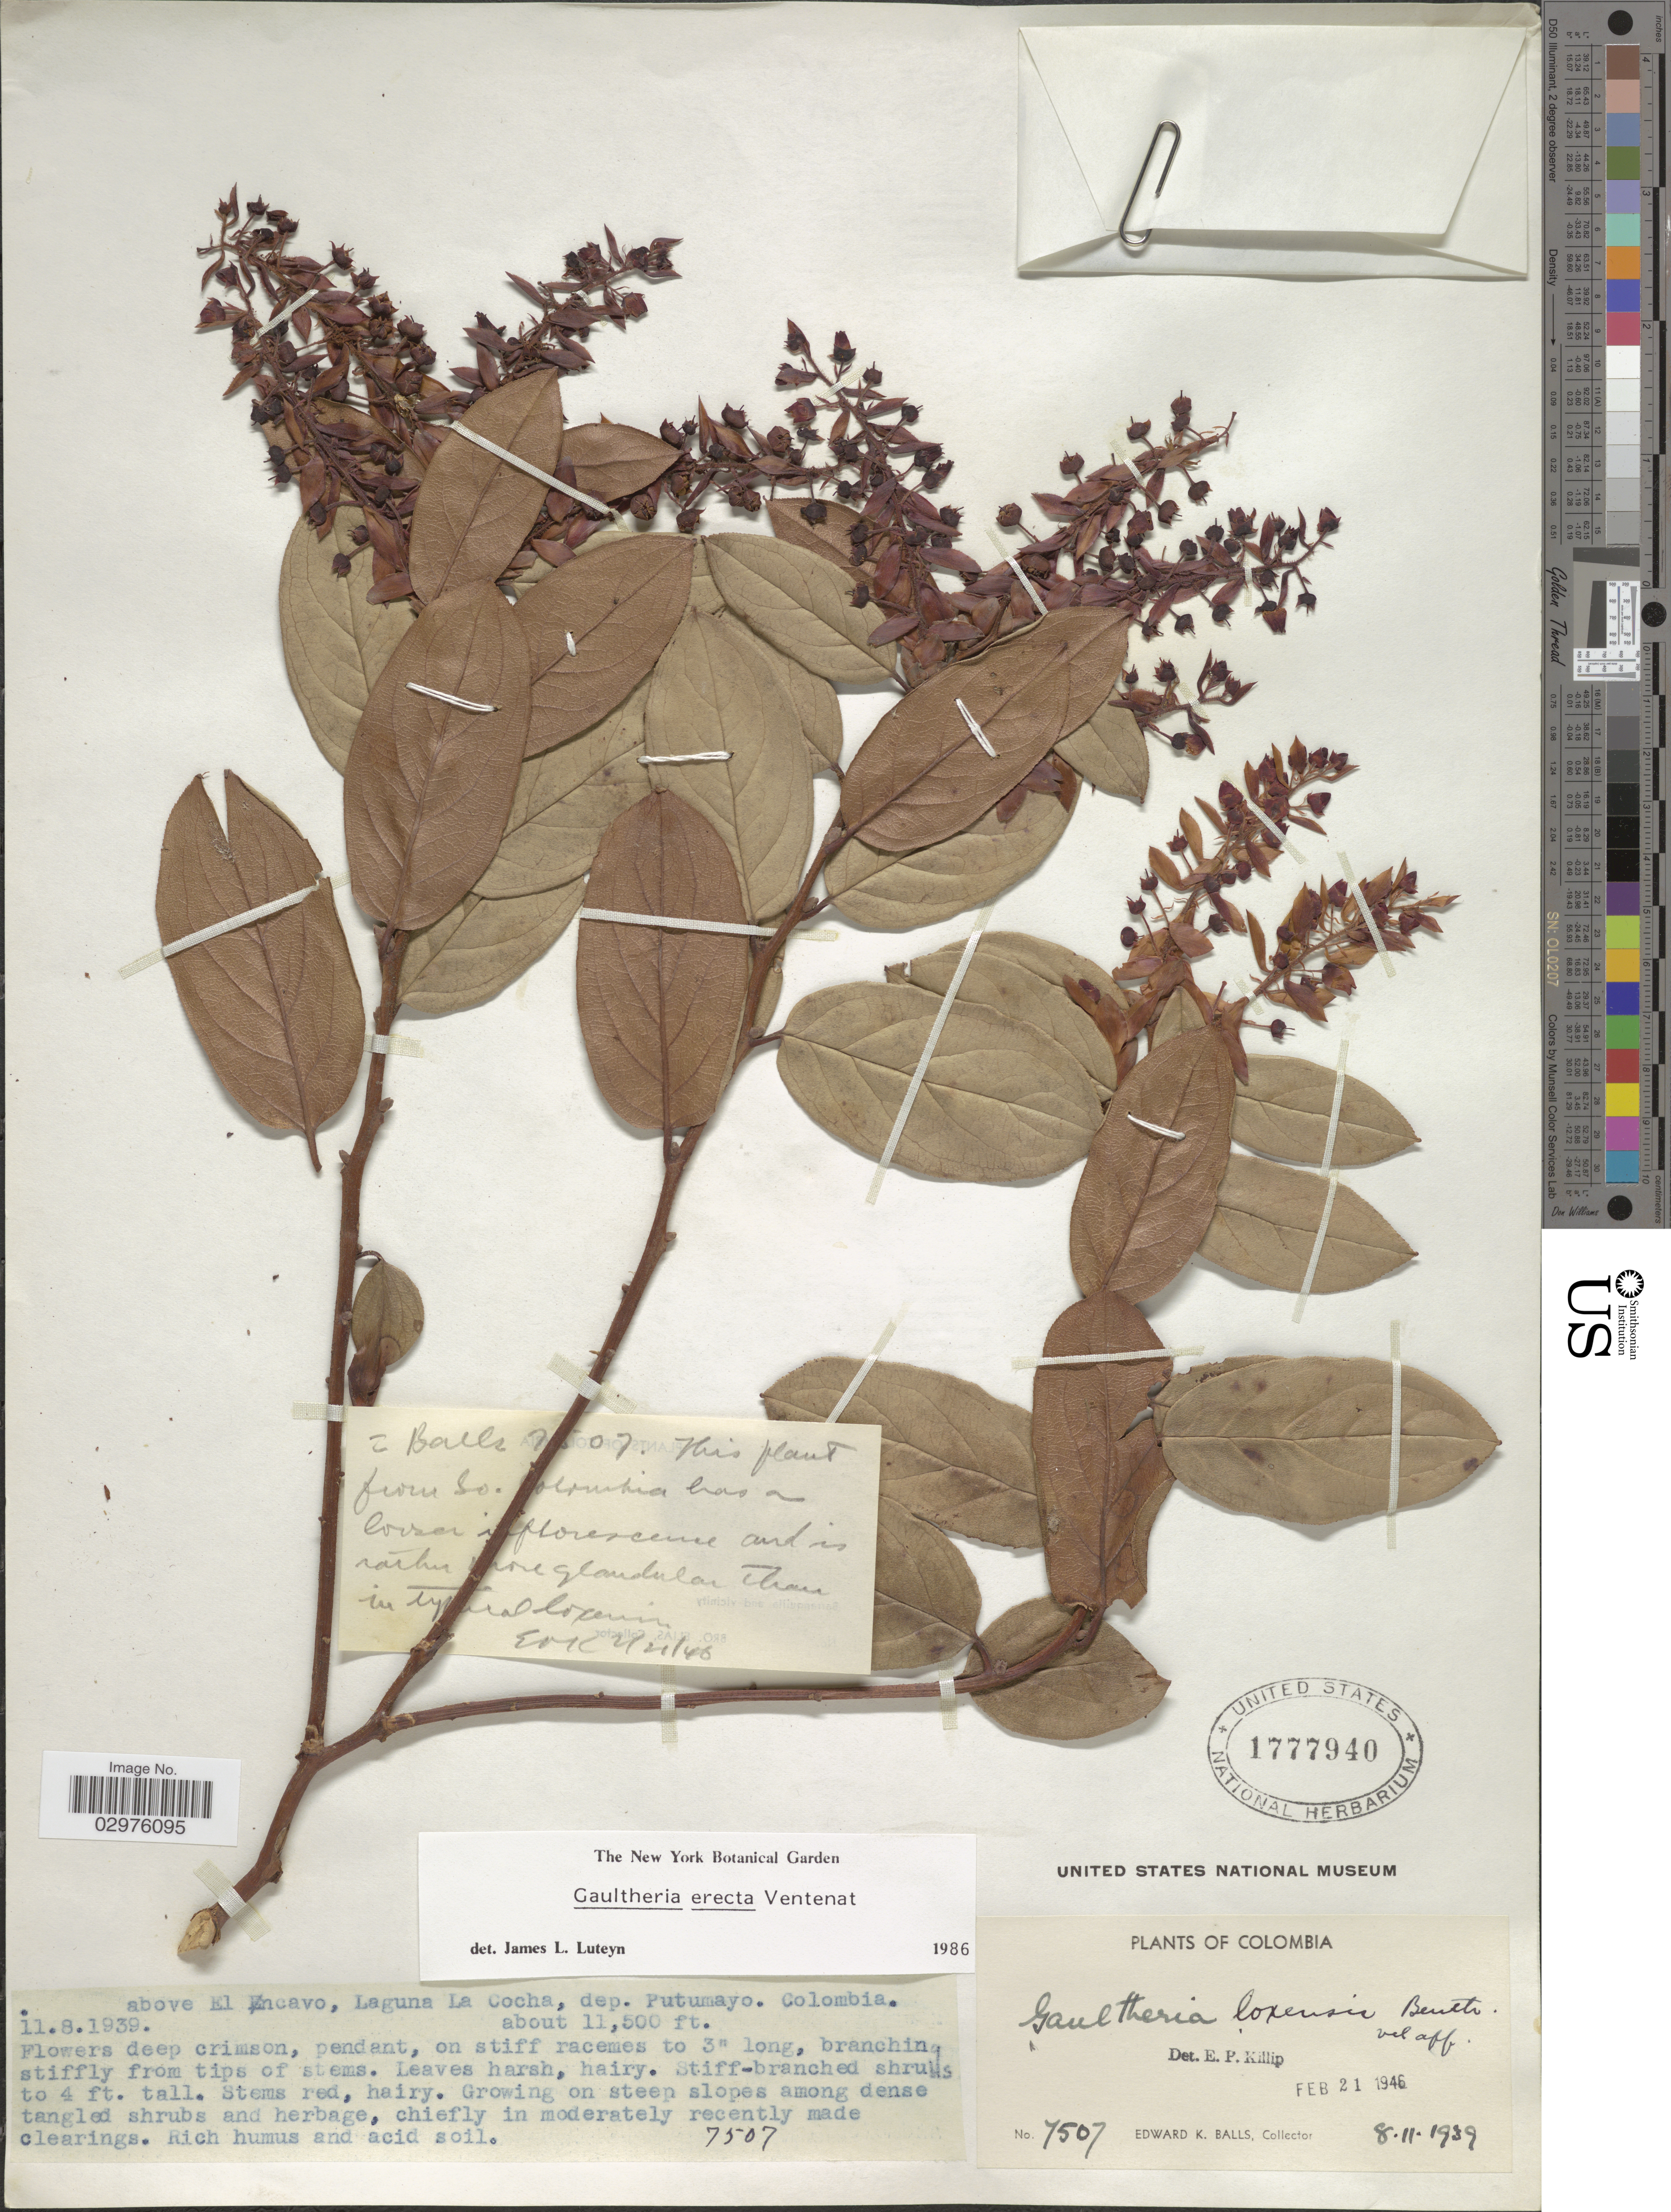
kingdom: Plantae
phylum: Tracheophyta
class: Magnoliopsida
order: Ericales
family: Ericaceae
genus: Gaultheria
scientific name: Gaultheria erecta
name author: Vent.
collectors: E. K. Balls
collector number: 7507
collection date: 1939-11-08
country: Colombia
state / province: Putumayo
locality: Above El Encavo, Laguna La Cocha, dep. Putumayo.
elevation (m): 3505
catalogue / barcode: US 1777940